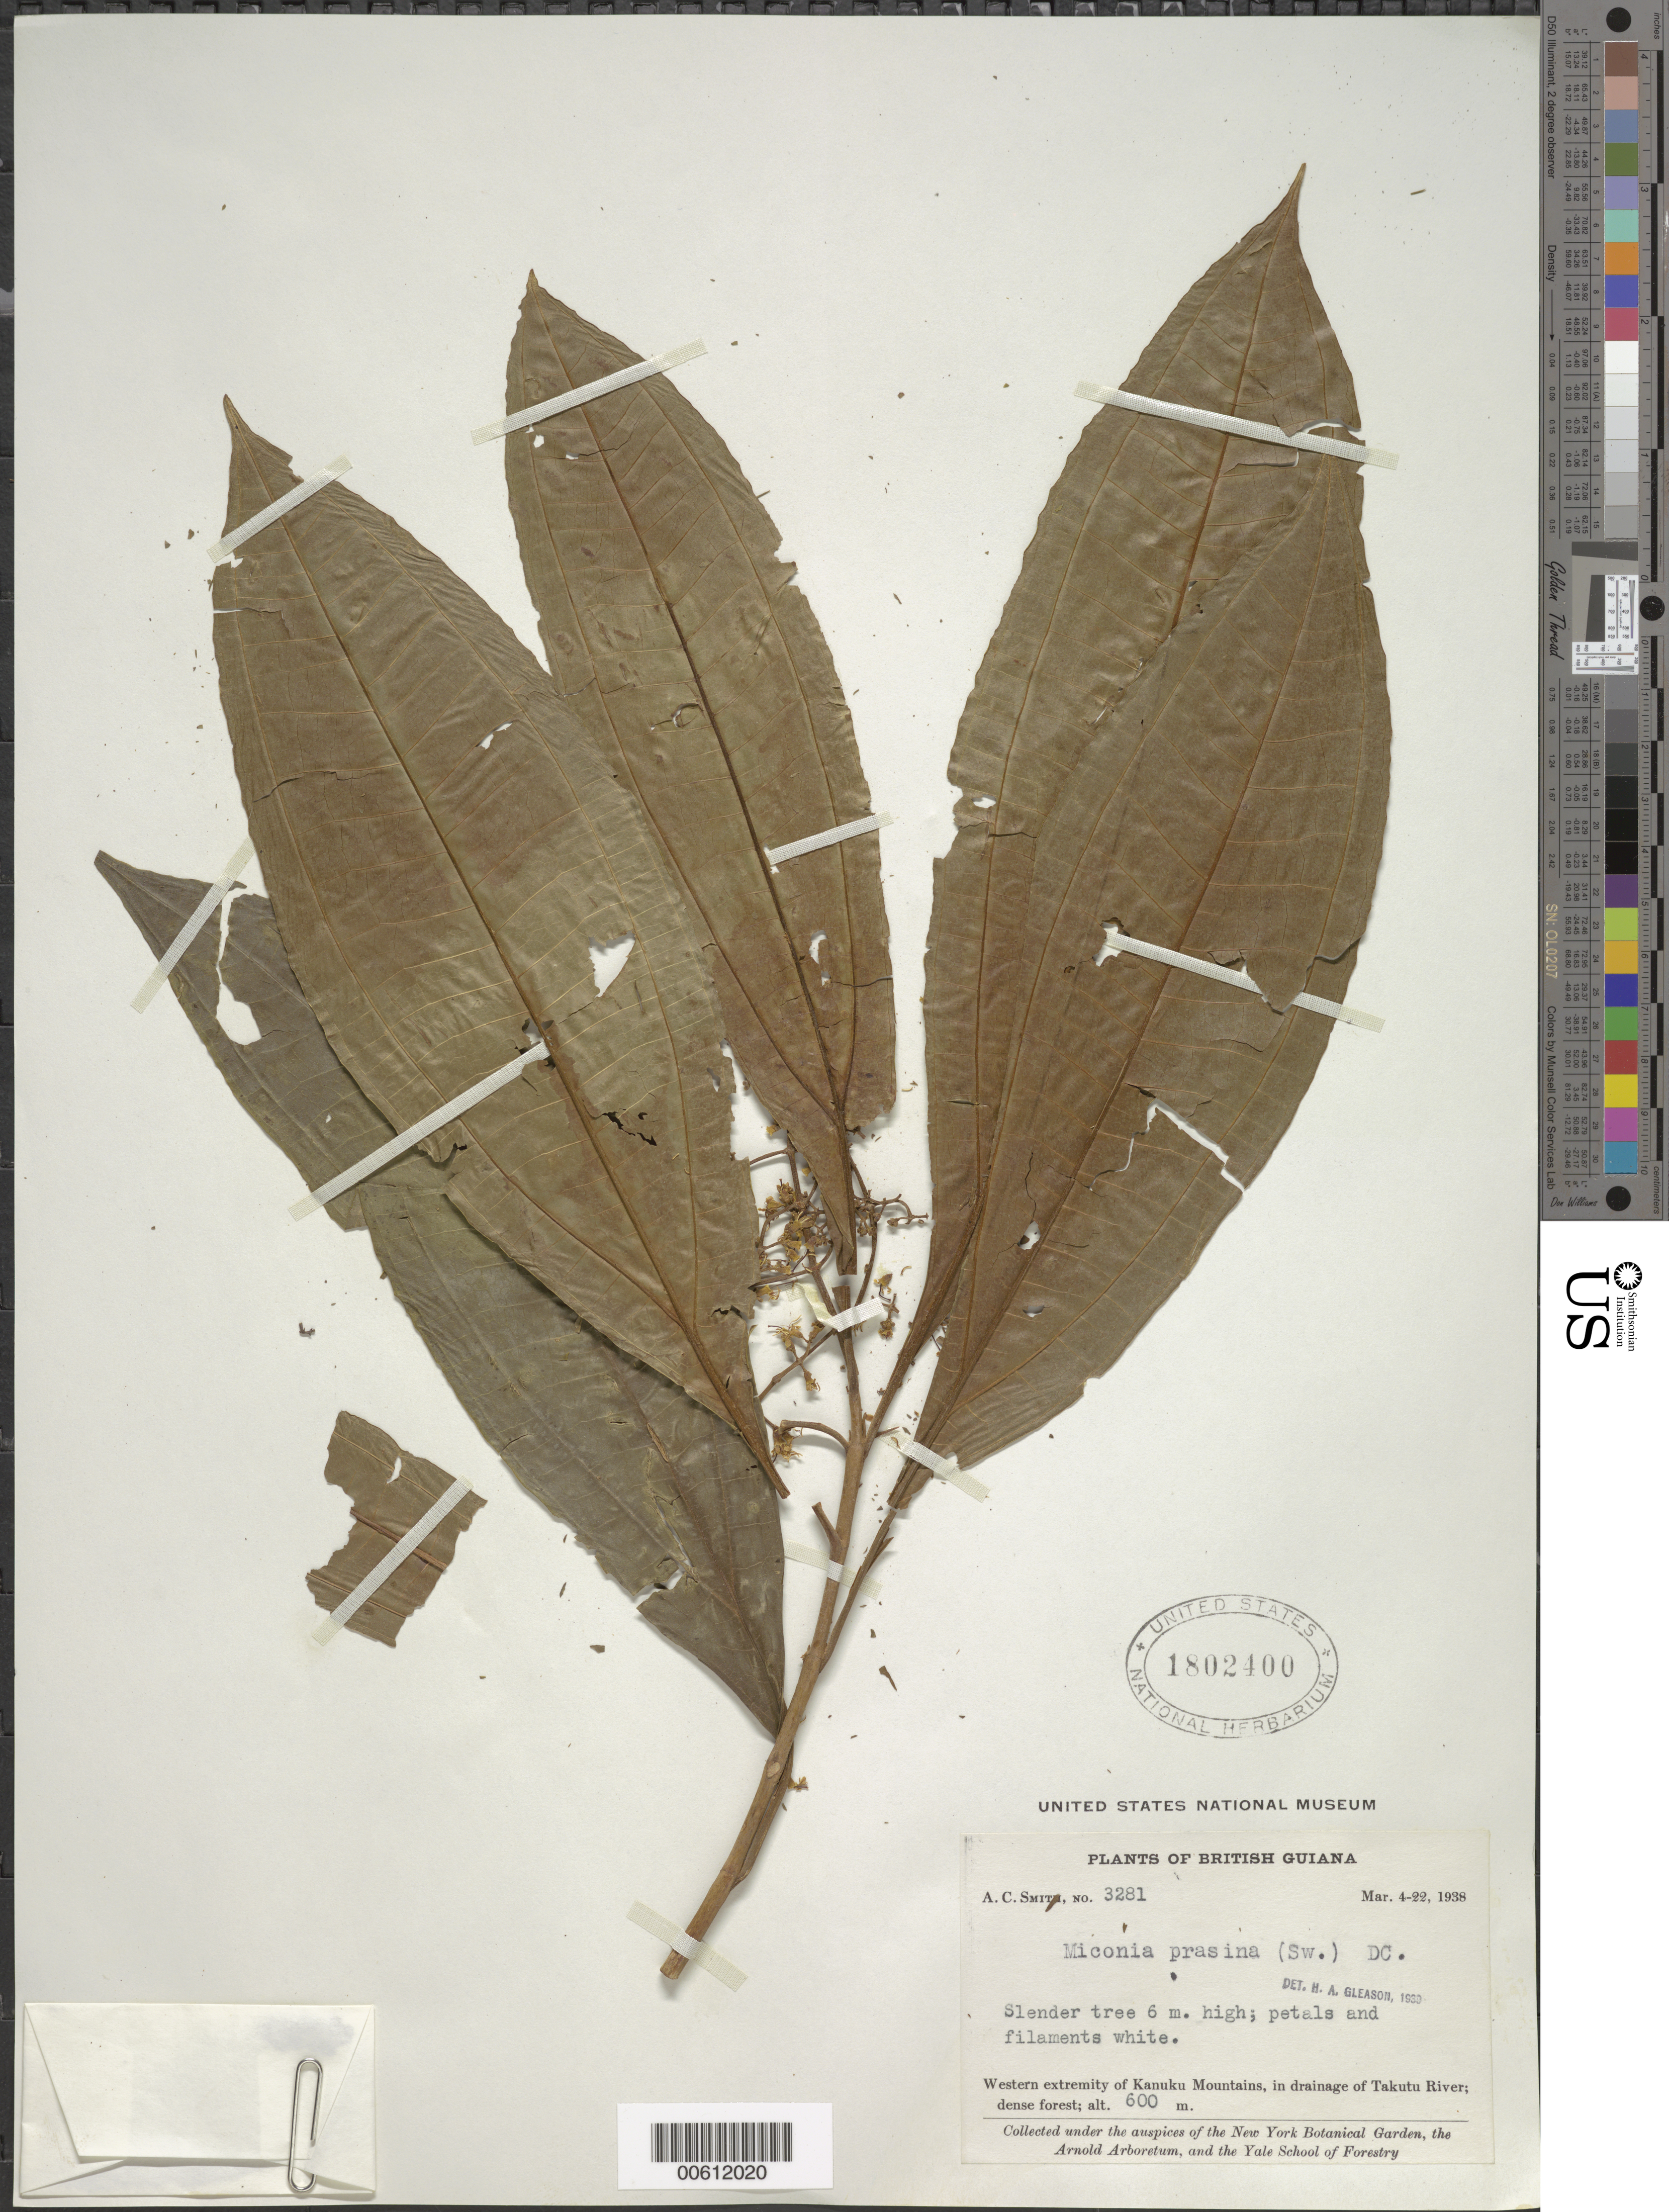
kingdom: Plantae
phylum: Tracheophyta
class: Magnoliopsida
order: Myrtales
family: Melastomataceae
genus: Miconia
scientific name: Miconia prasina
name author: (Sw.) DC.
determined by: Gleason, H. A.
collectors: A. C. Smith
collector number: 3281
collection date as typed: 4-Mar-38 to 22-Mar-38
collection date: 1938-03-04/1938-03-22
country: Guyana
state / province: U. Takutu-U. Essequibo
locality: Kanuku Mts., drainage of Takutu R., western extremity of Kanuku Mountains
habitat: Dense forest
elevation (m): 600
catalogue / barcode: US 1802400